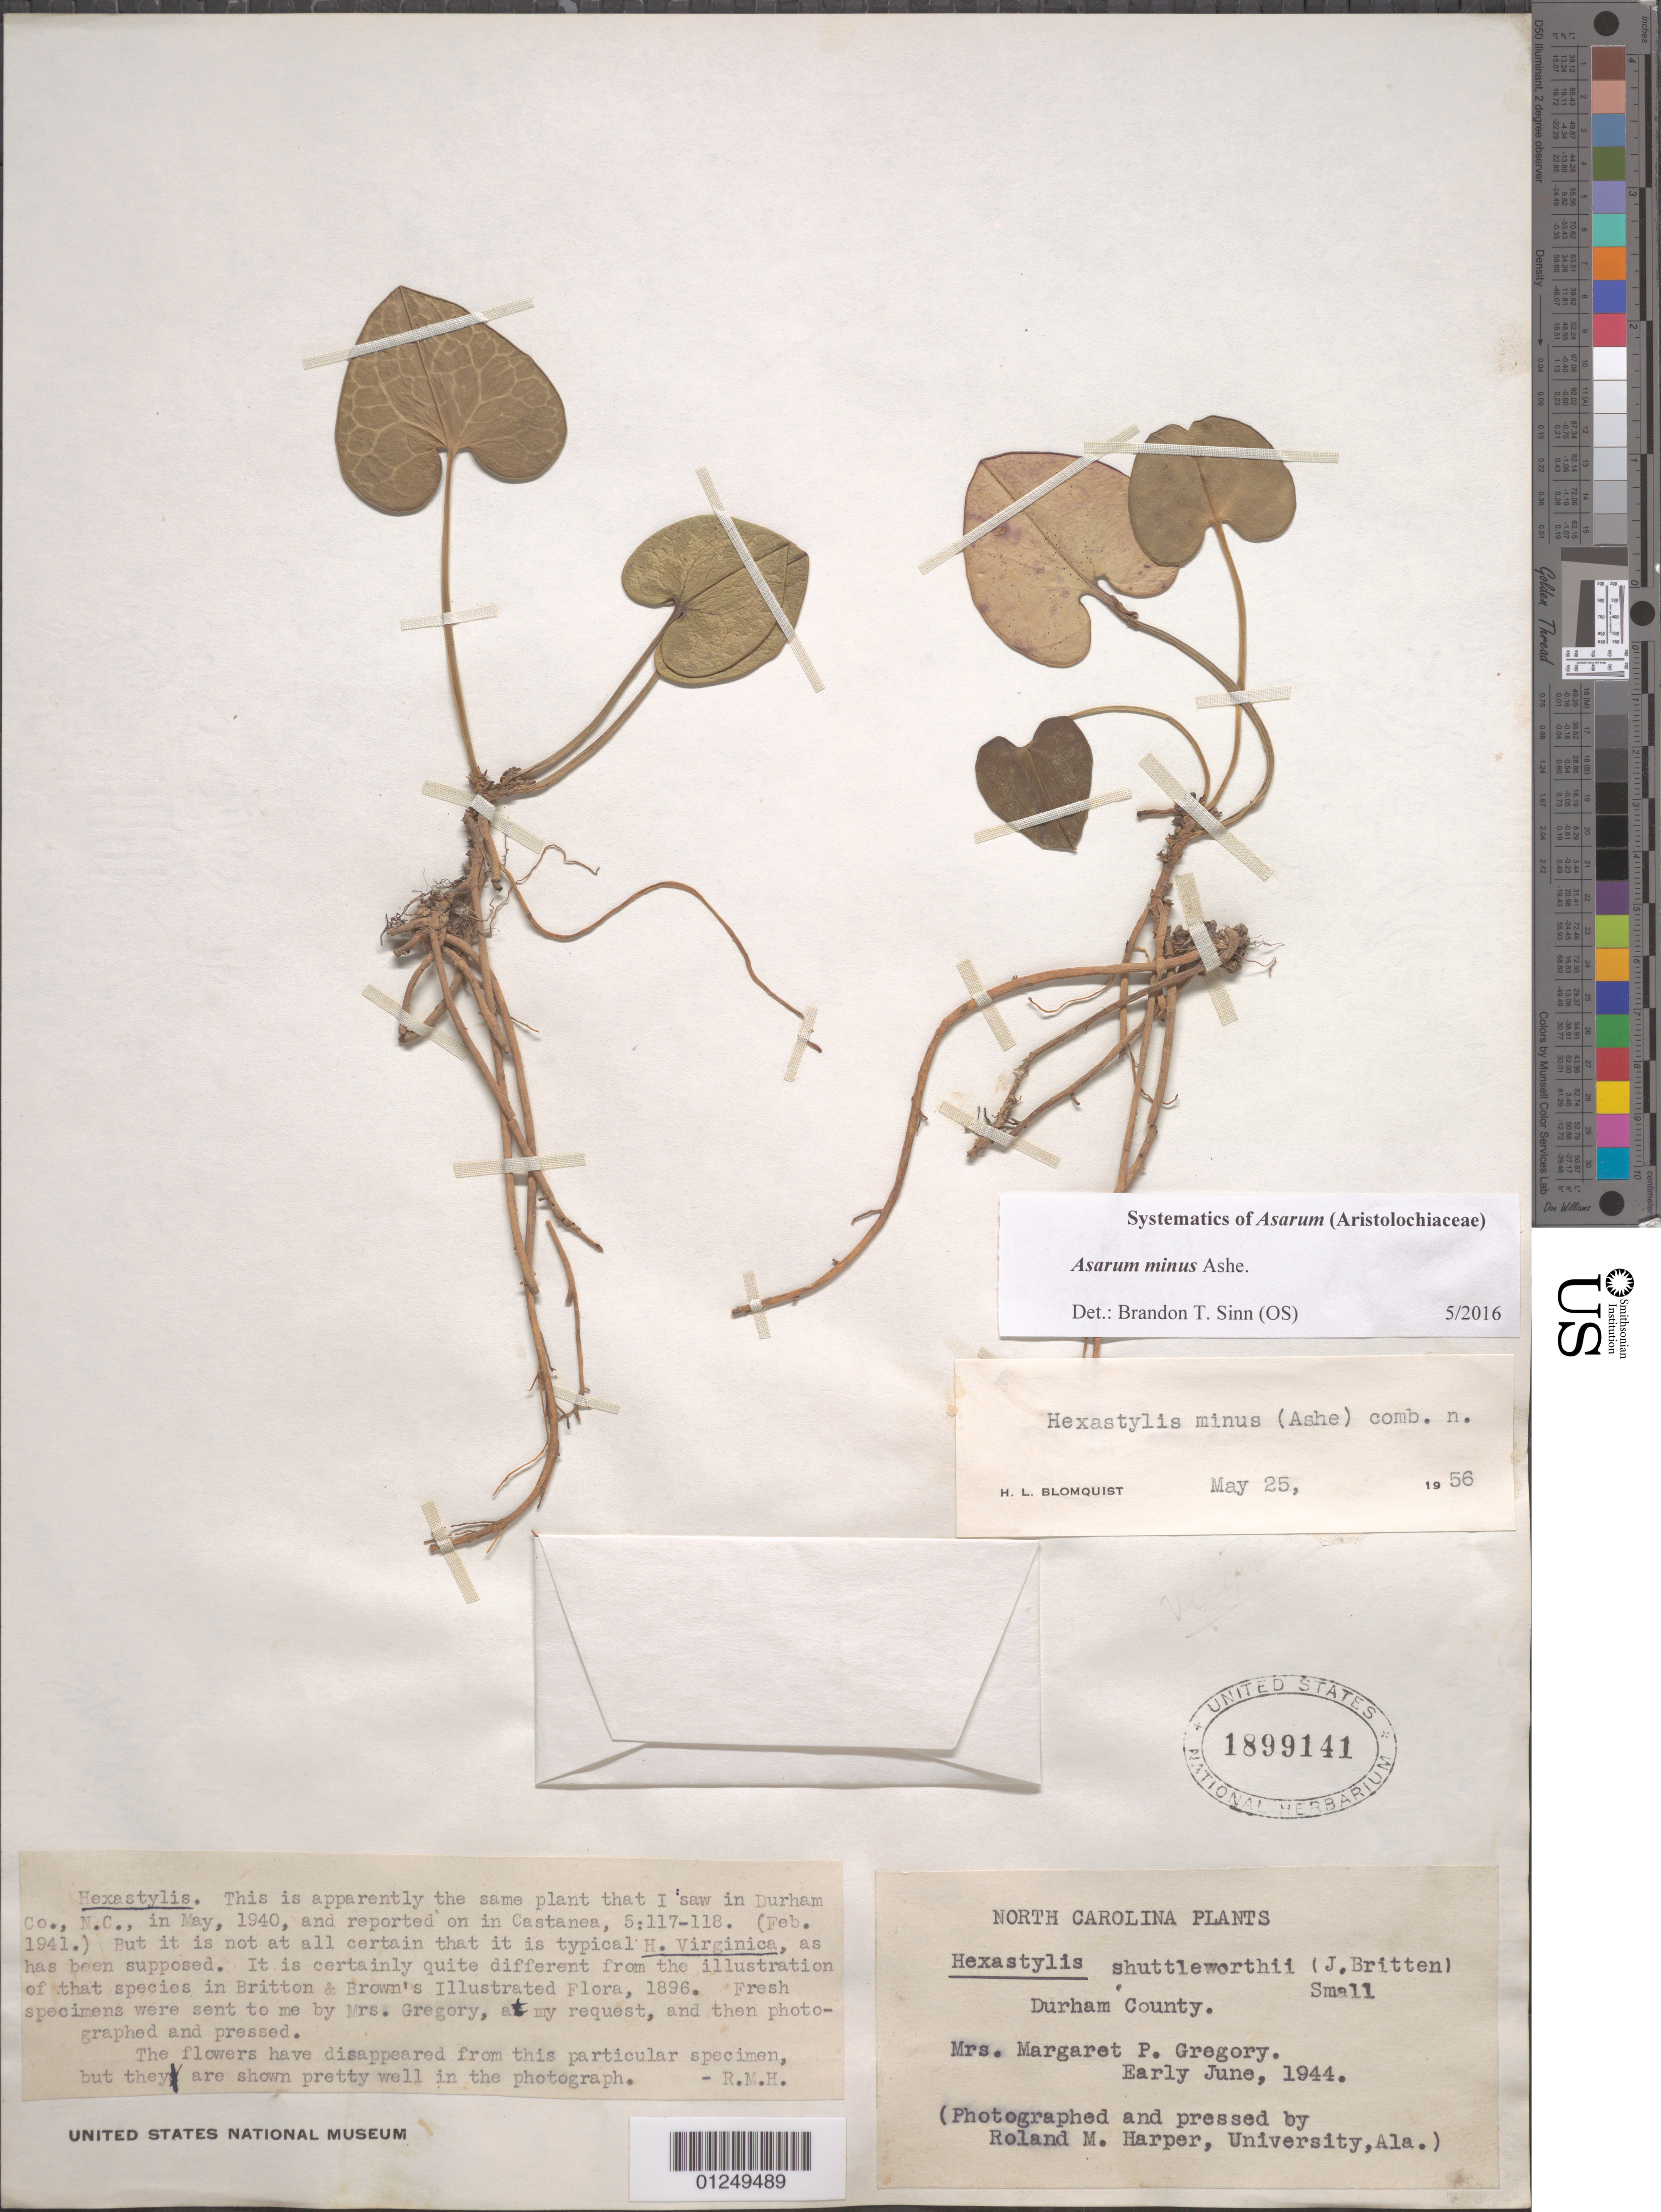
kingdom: Plantae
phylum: Tracheophyta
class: Magnoliopsida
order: Piperales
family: Aristolochiaceae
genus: Hexastylis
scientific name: Hexastylis minor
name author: (Ashe) H.L. Blomq.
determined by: Blomquist, H. L.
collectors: M. P. Gregory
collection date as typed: Early June, 1944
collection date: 1944-06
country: United States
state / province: North Carolina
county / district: Durham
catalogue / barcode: US 1899141